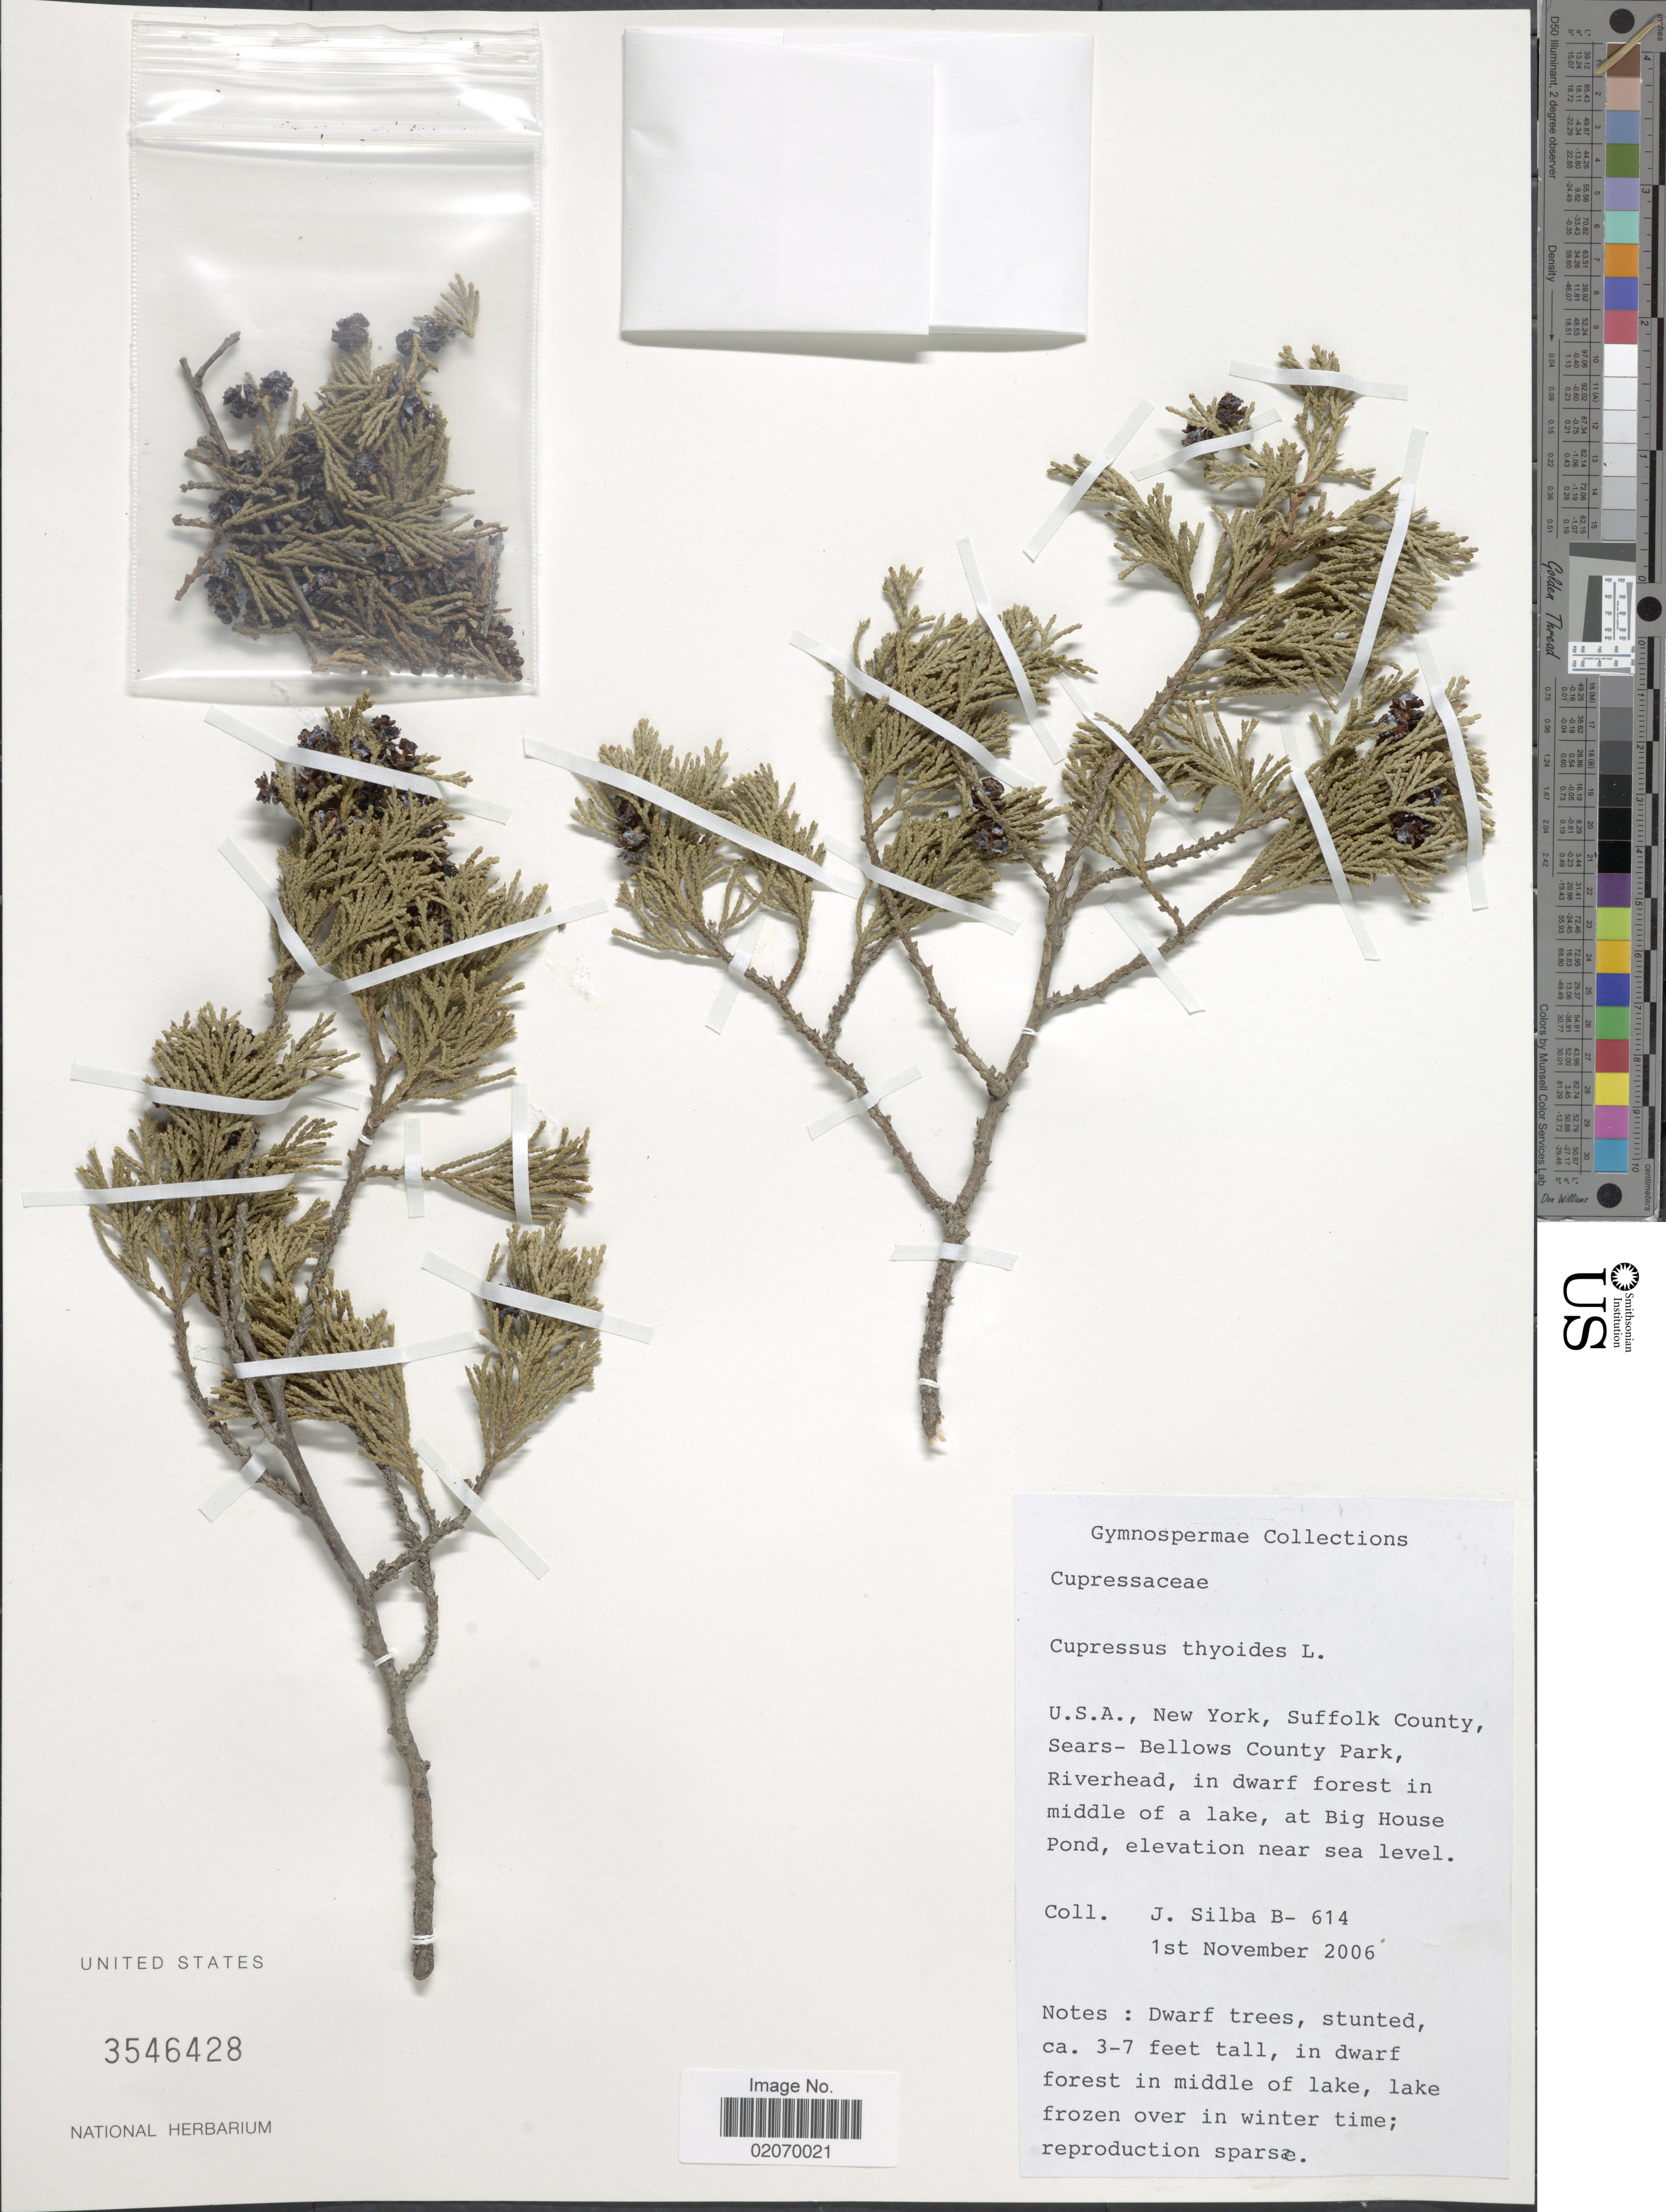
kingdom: Plantae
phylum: Tracheophyta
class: Pinopsida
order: Pinales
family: Cupressaceae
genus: Chamaecyparis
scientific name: Chamaecyparis thyoides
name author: (L.) Britton, Stearns & Poggenb.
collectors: J. Silba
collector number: B-614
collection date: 2006-11-01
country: United States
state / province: New York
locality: U.S.A., Suffolk County, Sears, Bellows County Park, Riverhead, Big House Pond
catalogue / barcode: US 3546428